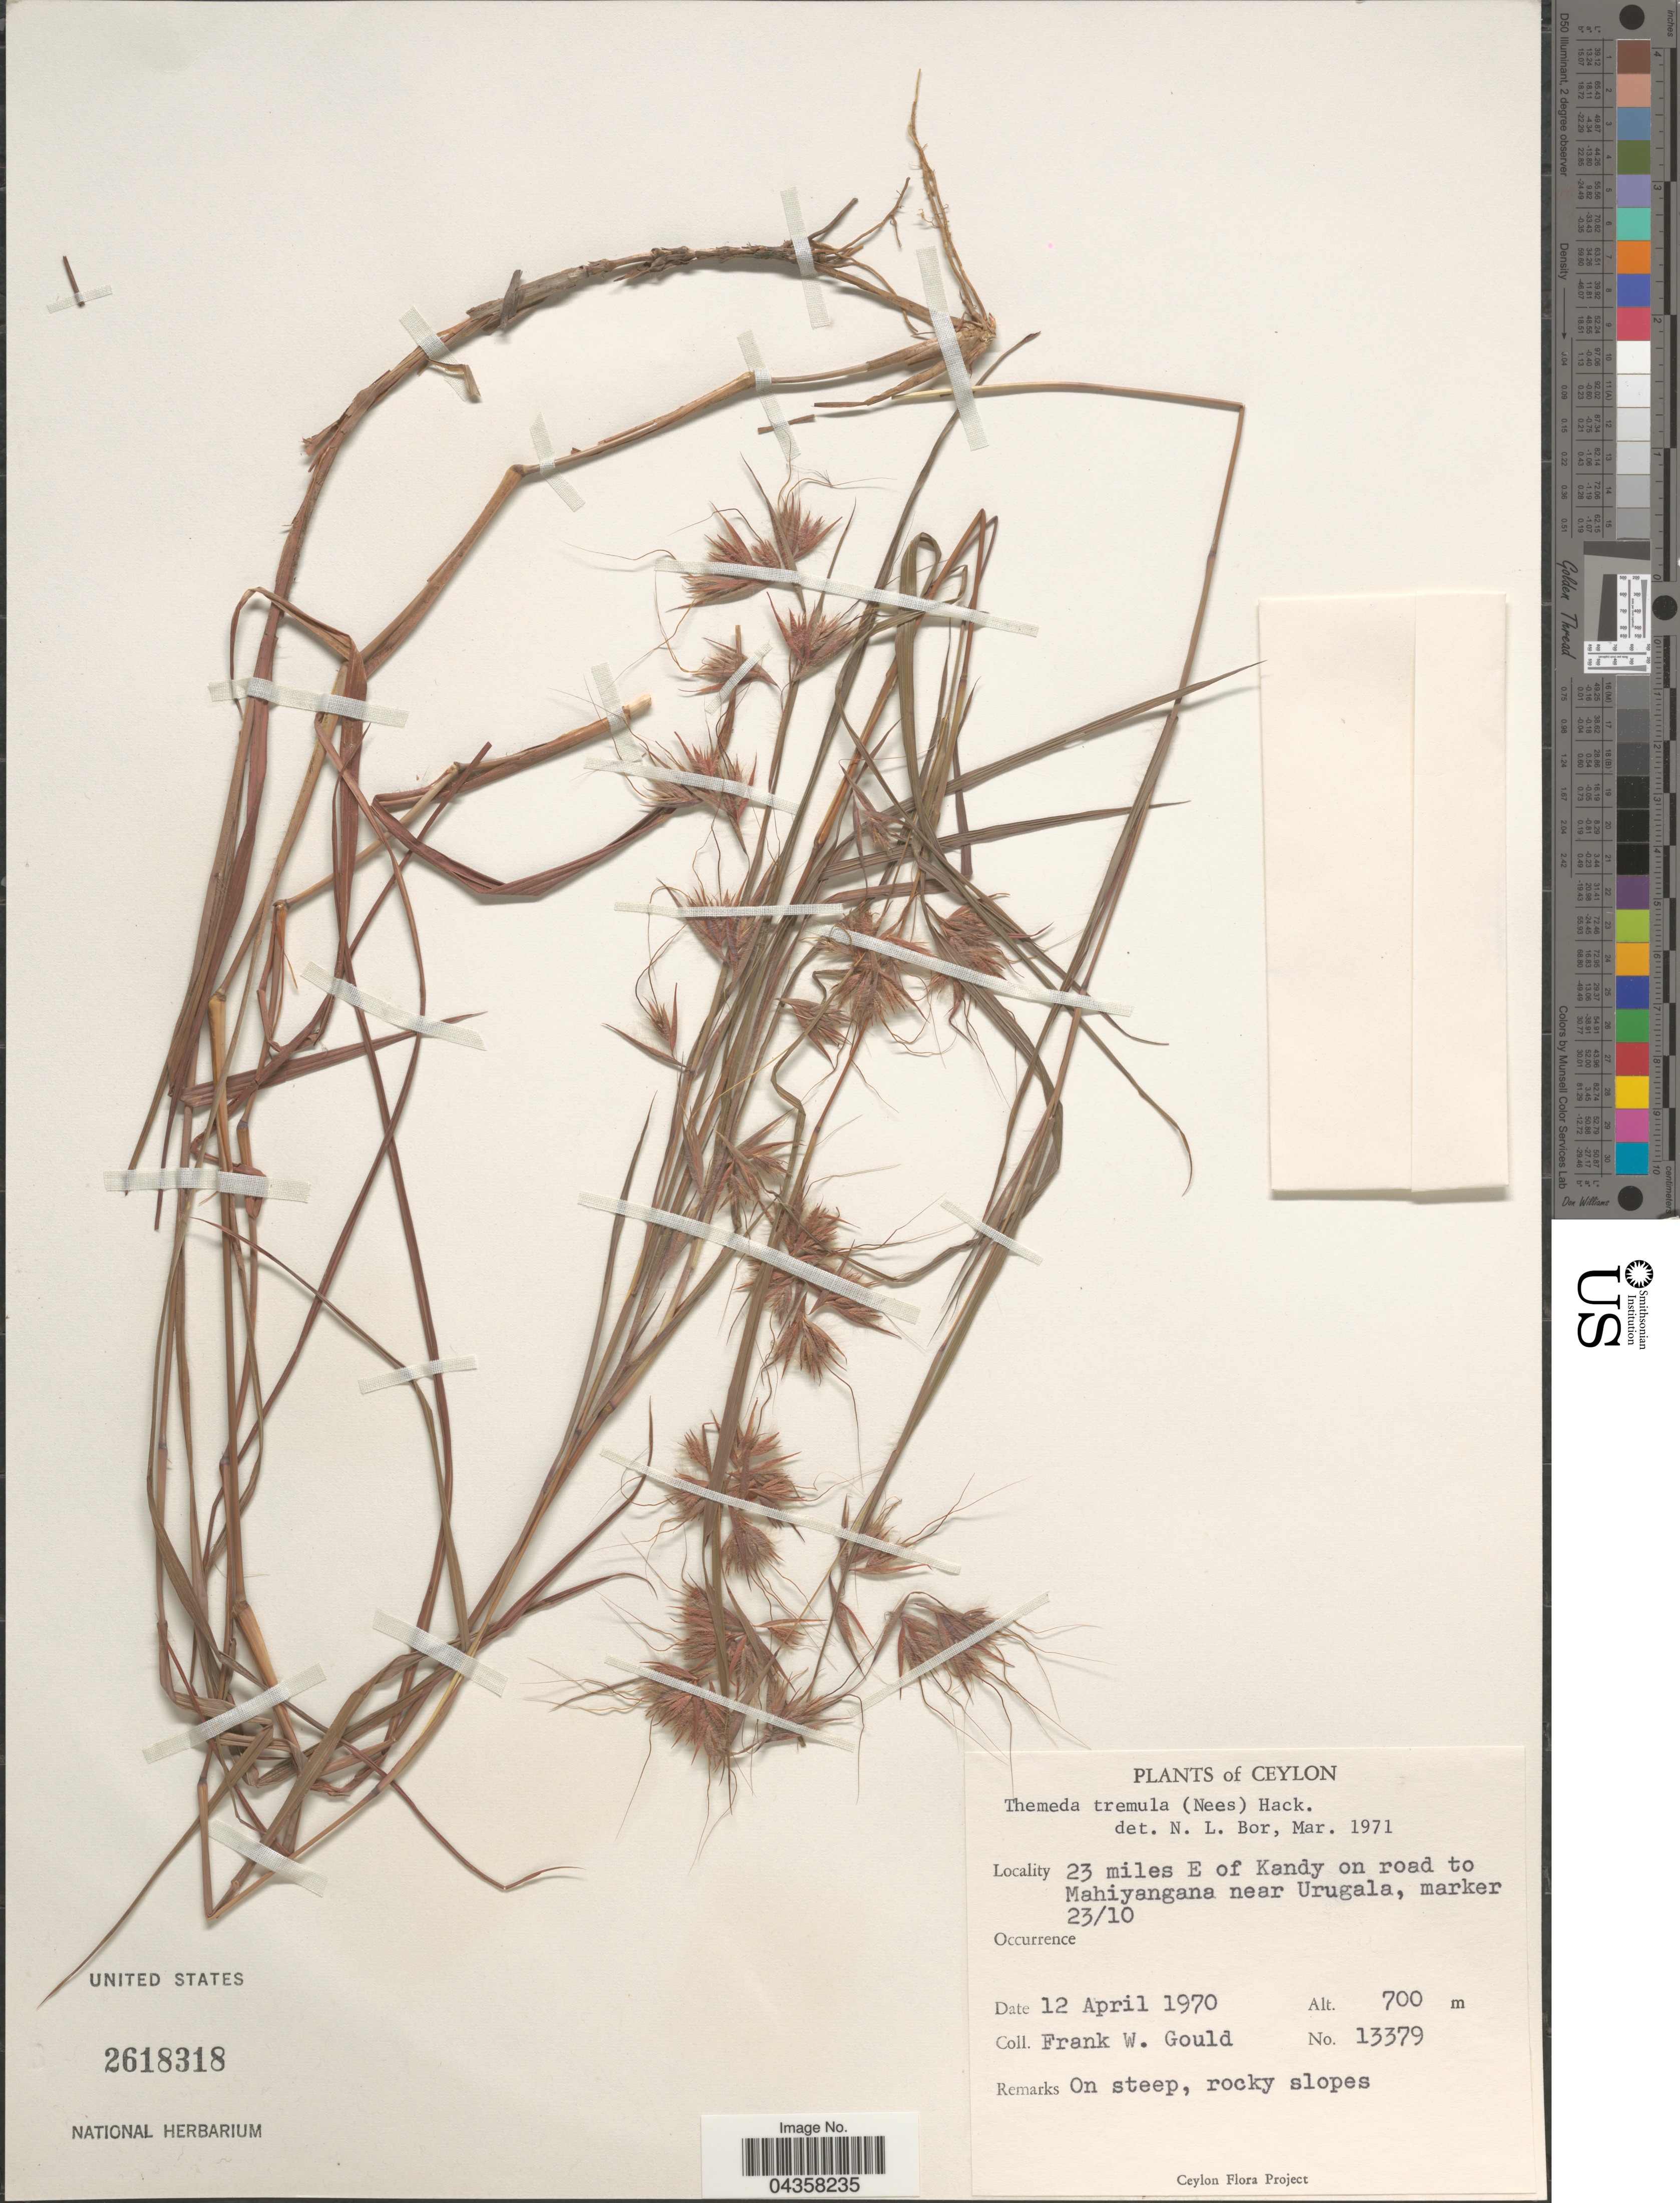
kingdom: Plantae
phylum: Tracheophyta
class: Liliopsida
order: Poales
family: Poaceae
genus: Themeda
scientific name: Themeda tremula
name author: (Nees) Hack.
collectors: F. W. Gould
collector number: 13379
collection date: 1970-04-12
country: Sri Lanka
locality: Ceylon. 23 miles E of Kandy on road to Mahiyangana near Urugala, marker 23/10.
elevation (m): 700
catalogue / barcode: US 2618318